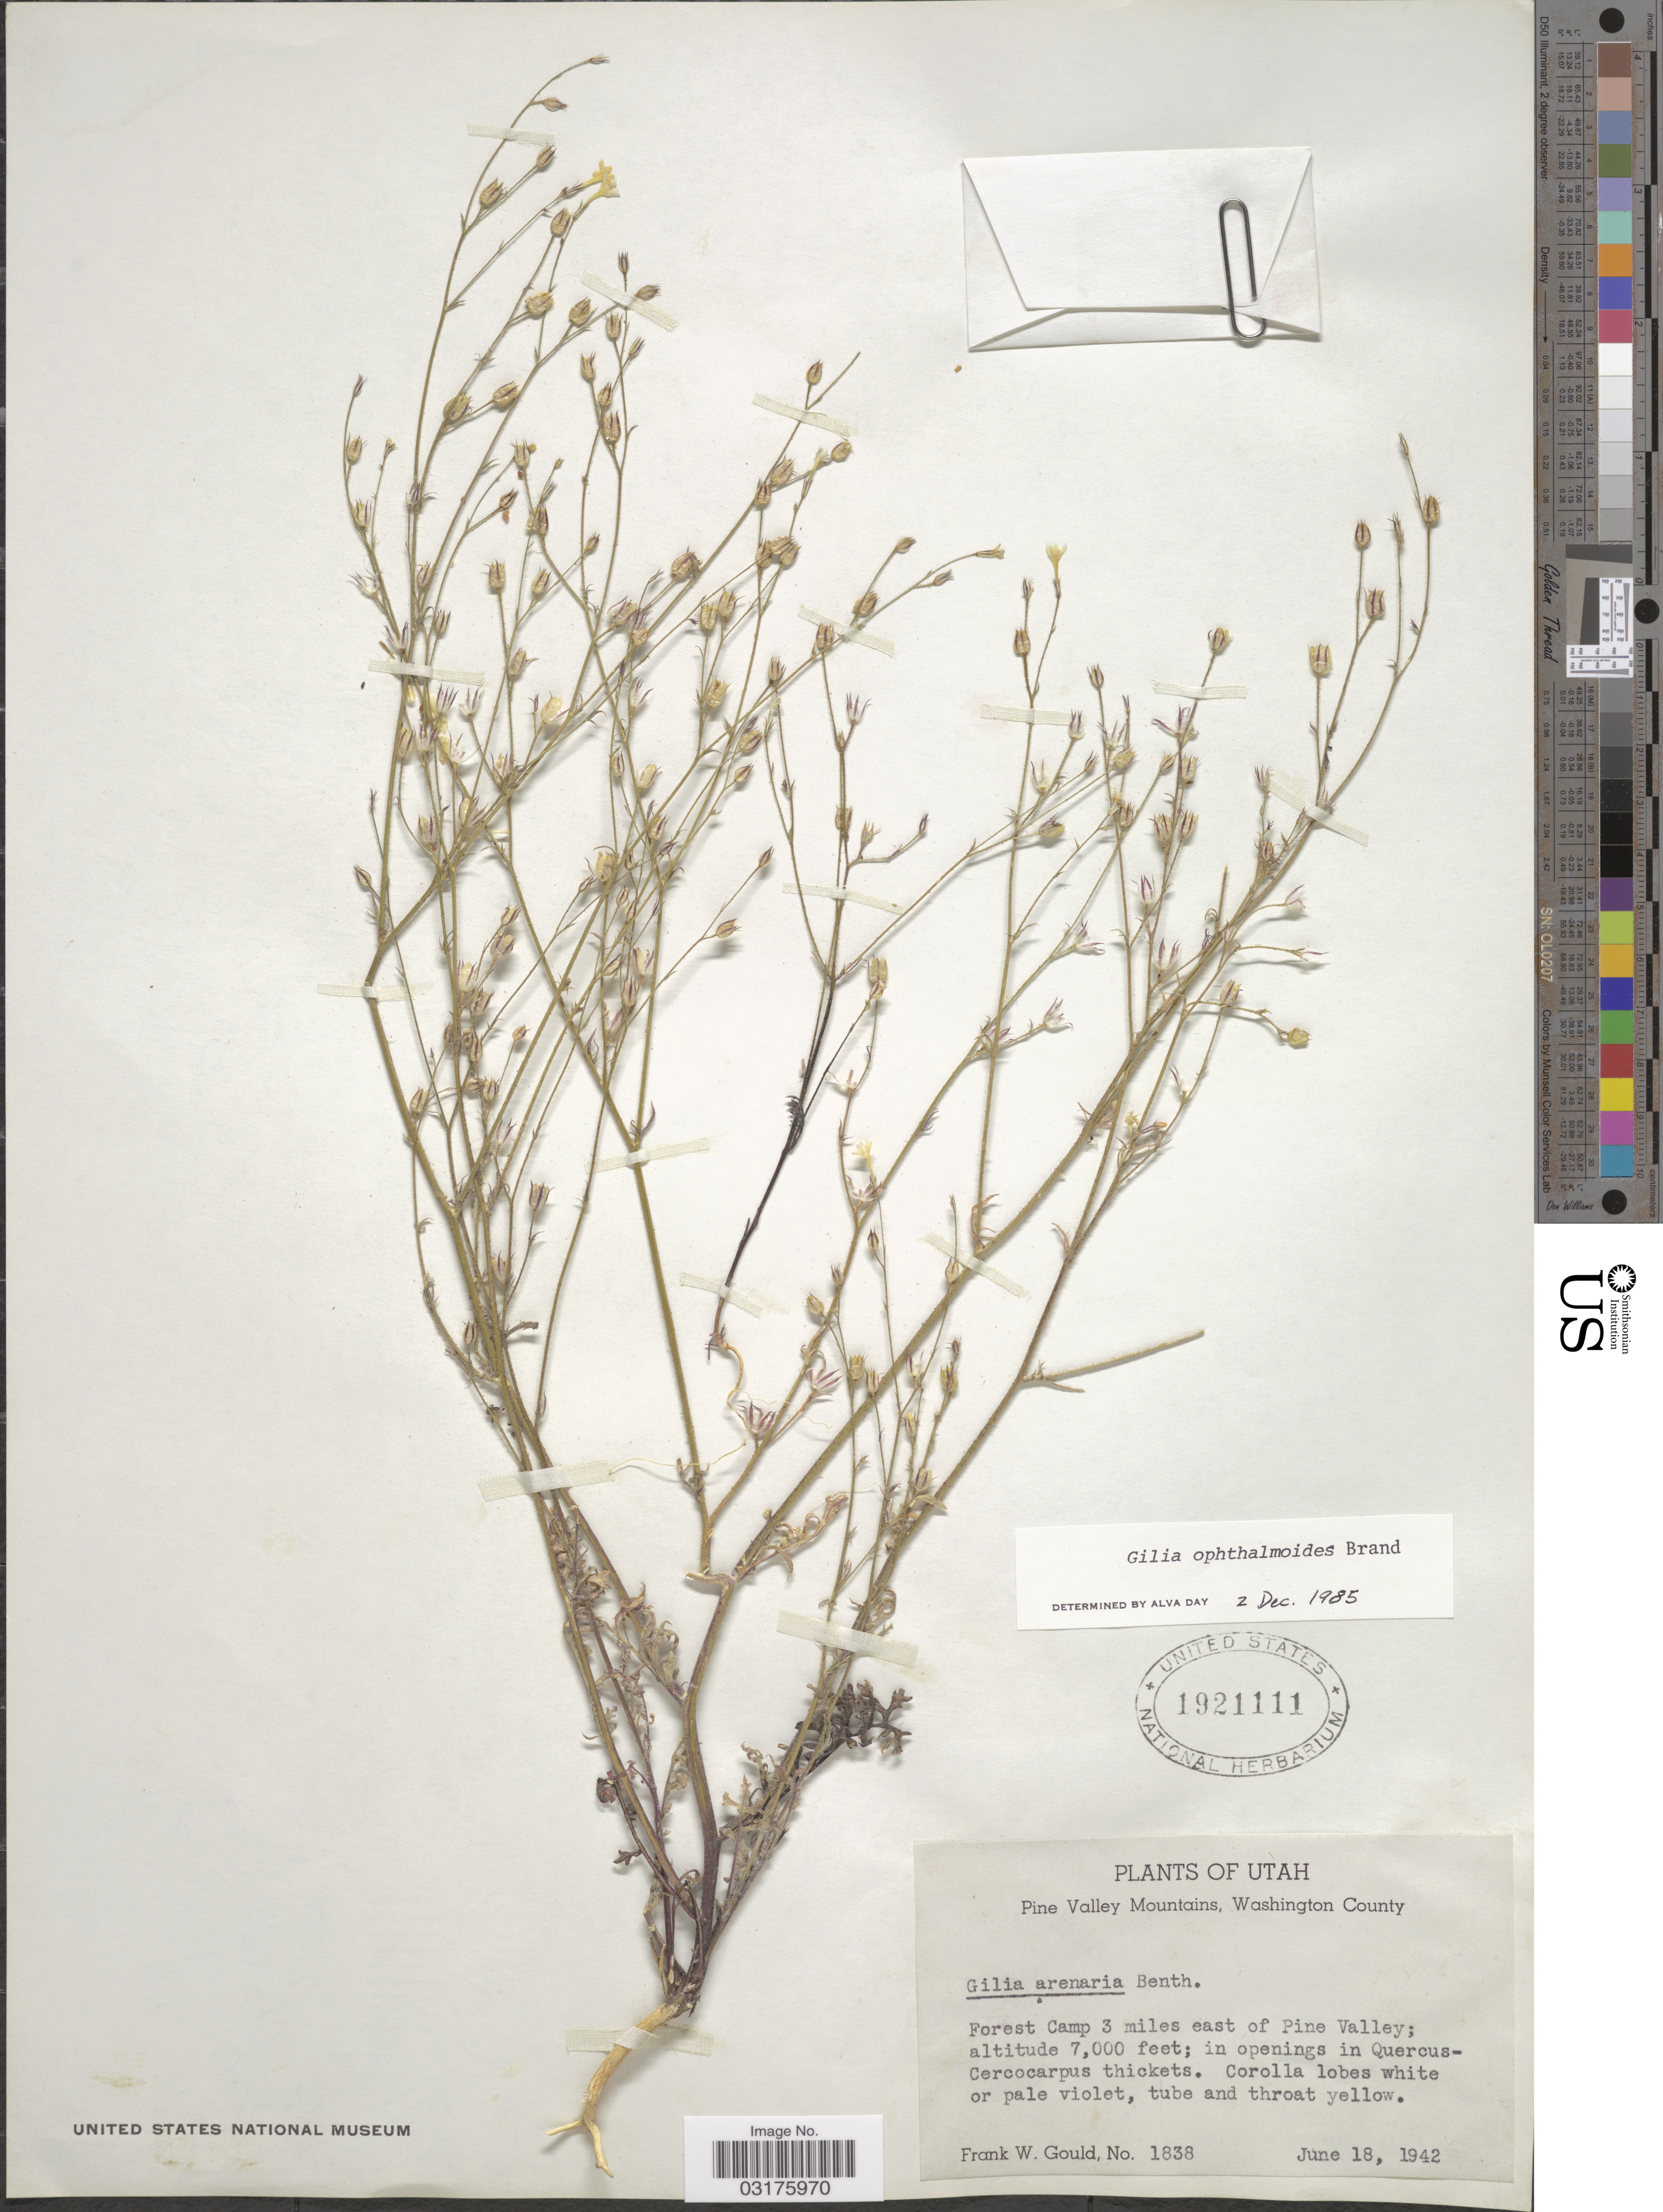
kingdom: Plantae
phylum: Tracheophyta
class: Magnoliopsida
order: Ericales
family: Polemoniaceae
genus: Gilia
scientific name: Gilia ophthalmoides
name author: Brand in Engl.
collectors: F. W. Gould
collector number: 1838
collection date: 1942-06-18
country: United States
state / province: Utah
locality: Pine Valley Mountains, Washington County, Forest Camp 3 miles east of Pine Valley.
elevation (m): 2134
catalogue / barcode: US 1921111